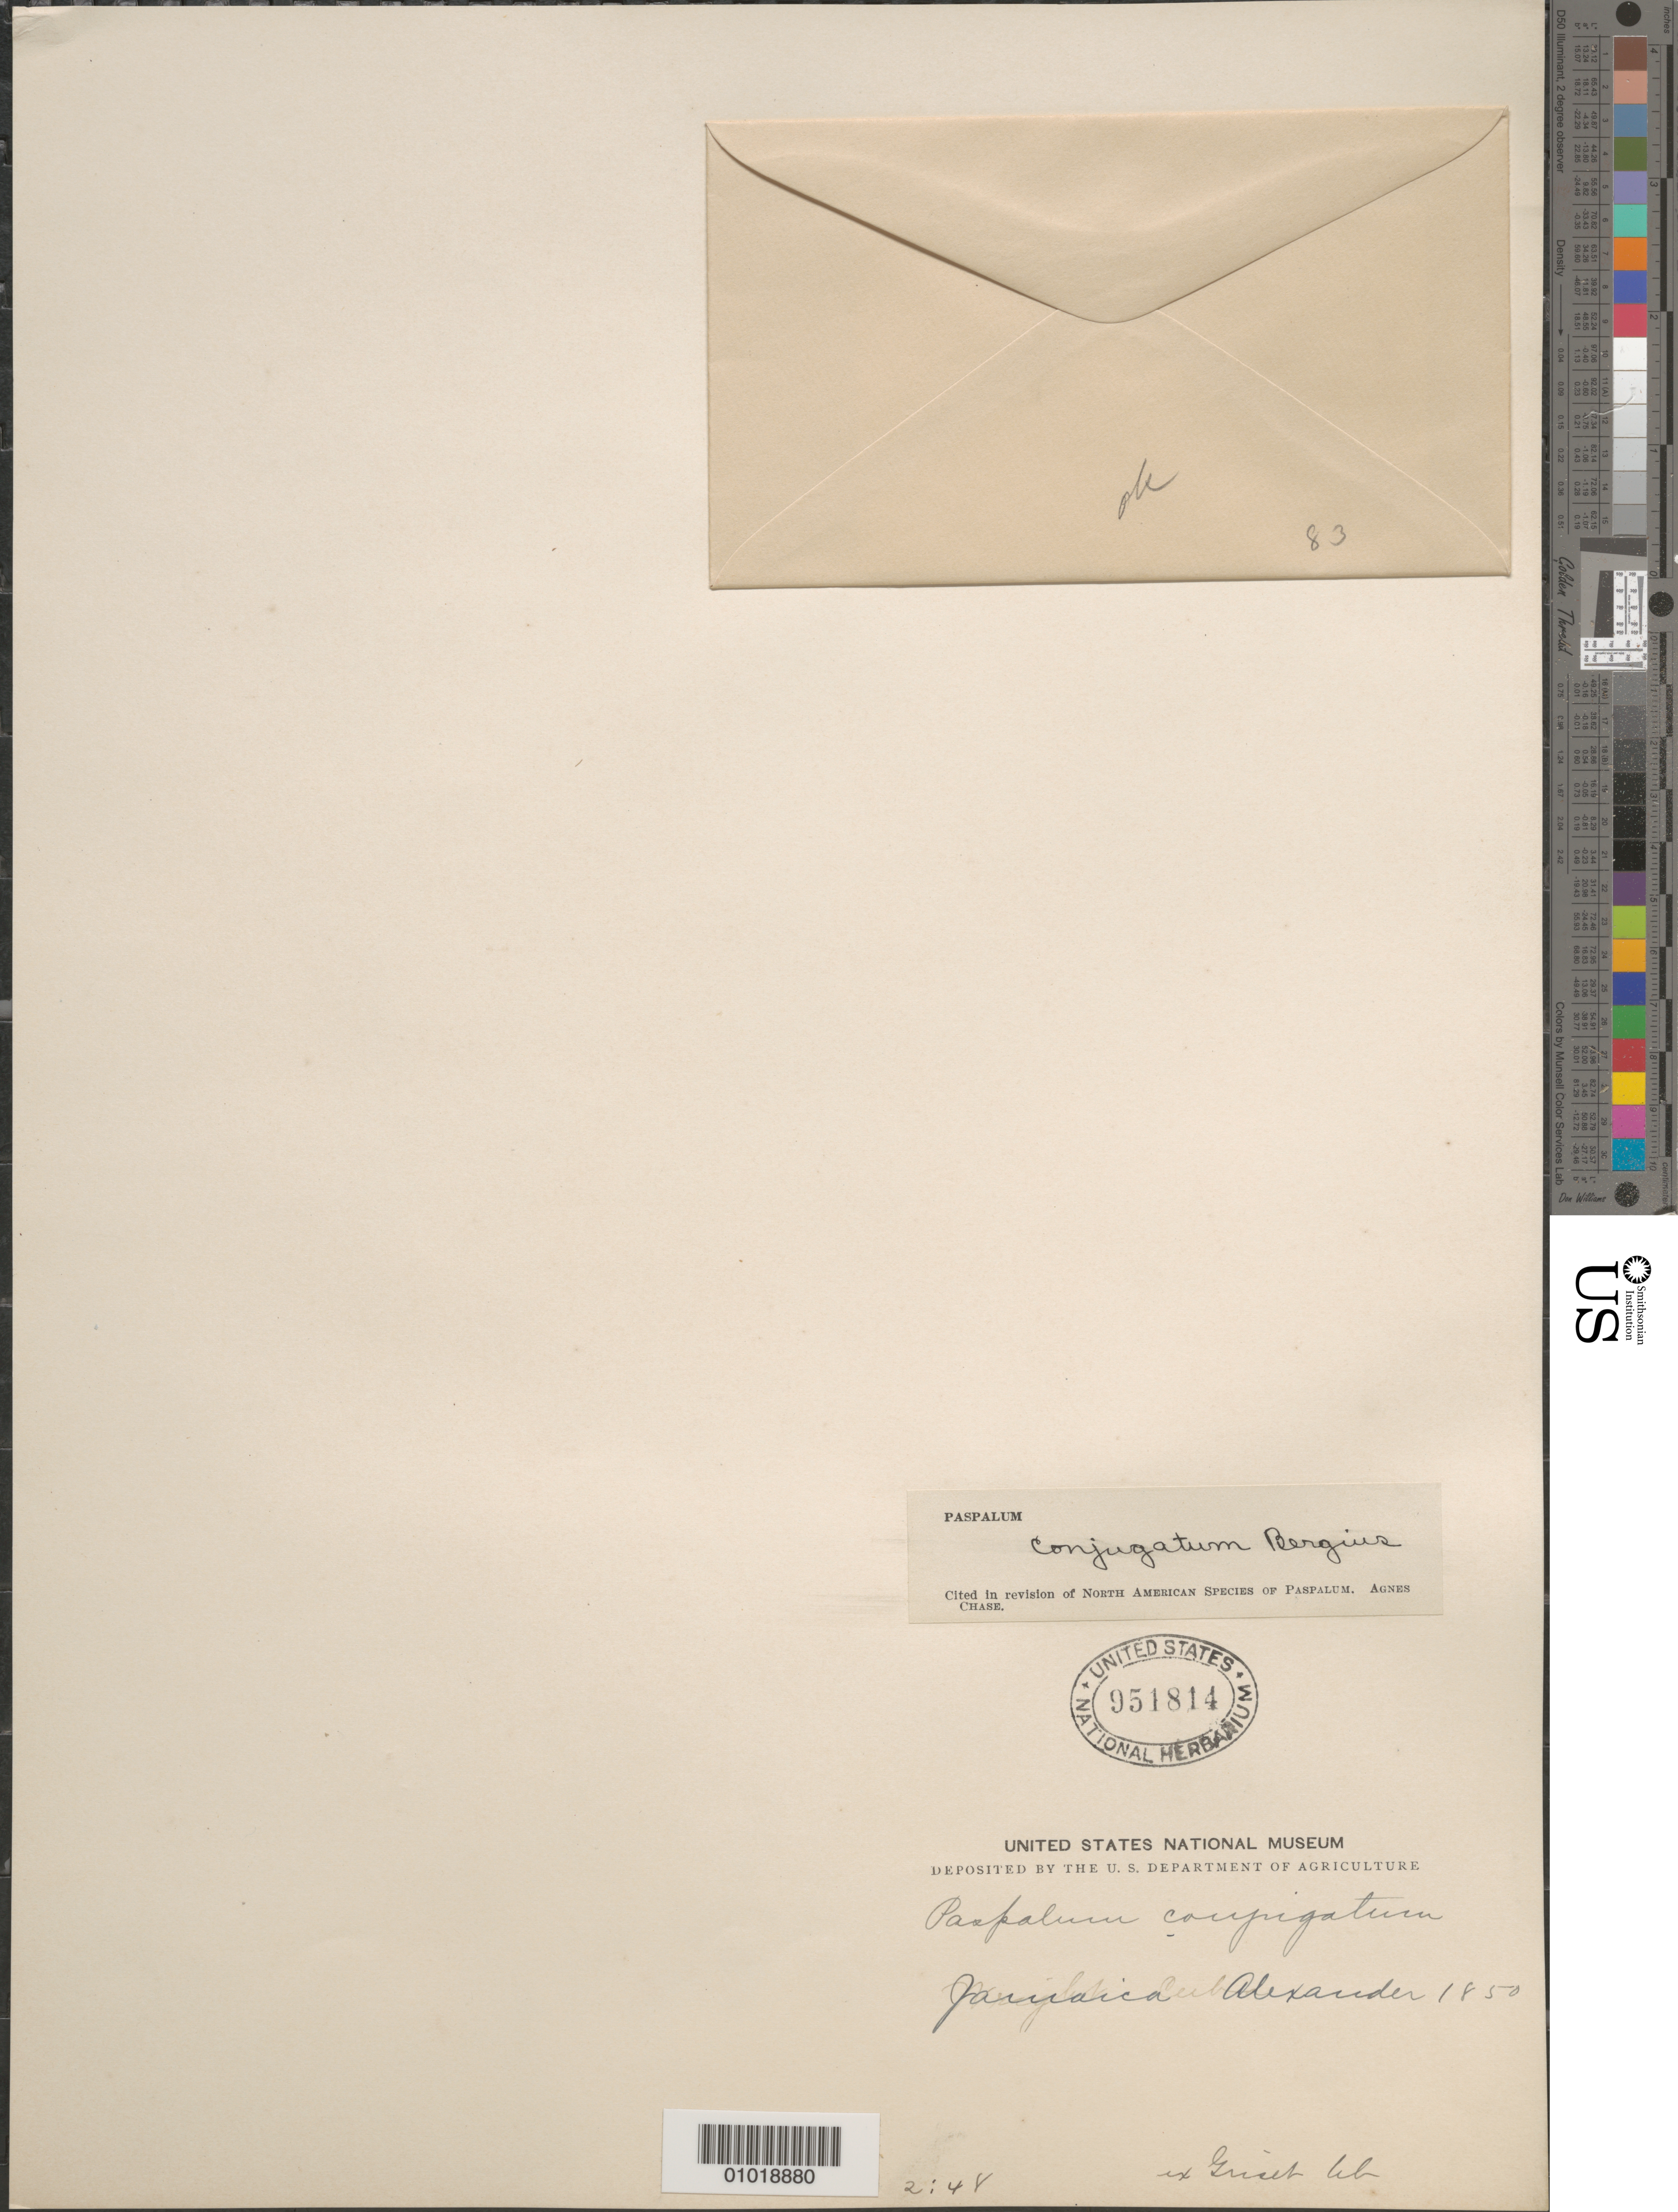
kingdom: Plantae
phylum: Tracheophyta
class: Liliopsida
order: Poales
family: Poaceae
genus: Paspalum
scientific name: Paspalum conjugatum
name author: P.J. Bergius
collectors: R. C. Alexander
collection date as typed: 1850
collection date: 1850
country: Jamaica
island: Jamaica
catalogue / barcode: US 951814